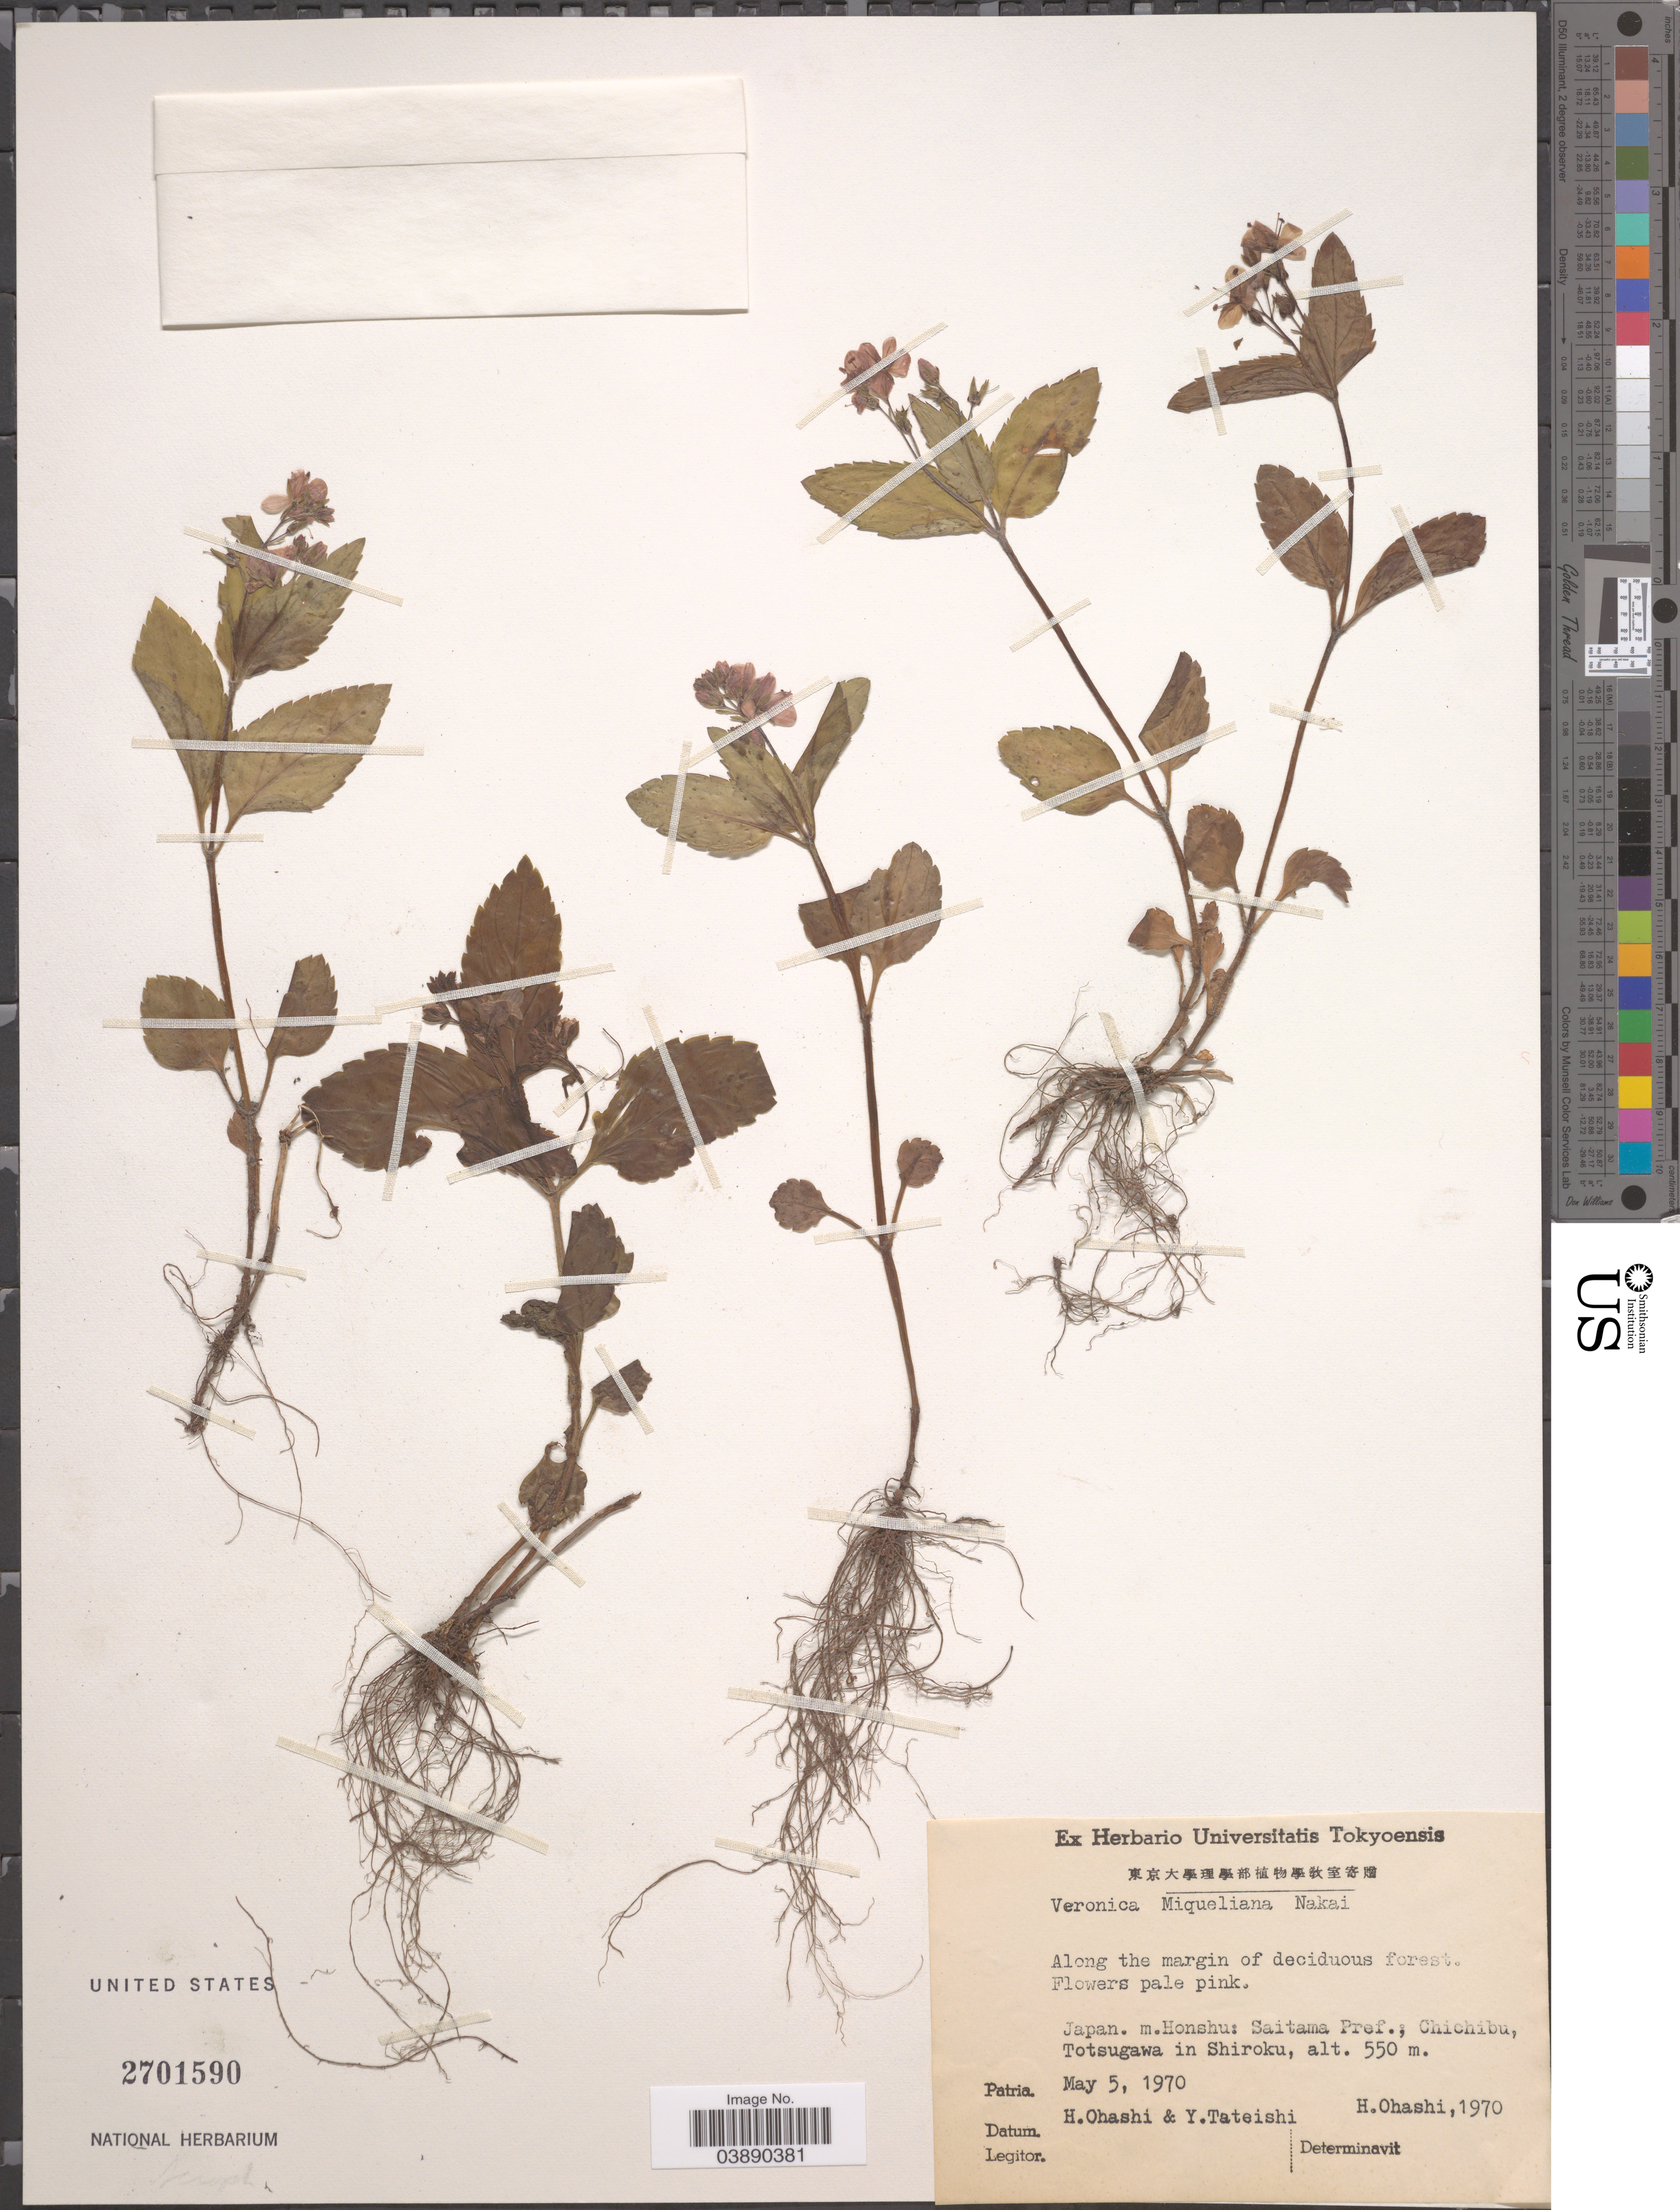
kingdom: Plantae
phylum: Tracheophyta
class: Magnoliopsida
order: Lamiales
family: Plantaginaceae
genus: Veronica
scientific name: Veronica miqueliana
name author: Nakai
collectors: H. Ohashi & Y. Tateishi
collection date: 1970-05-05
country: Japan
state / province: Saitama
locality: Honshu: Saitama Pref.; Chichibu, Totsugawa in Shiroku.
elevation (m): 550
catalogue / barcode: US 2701590